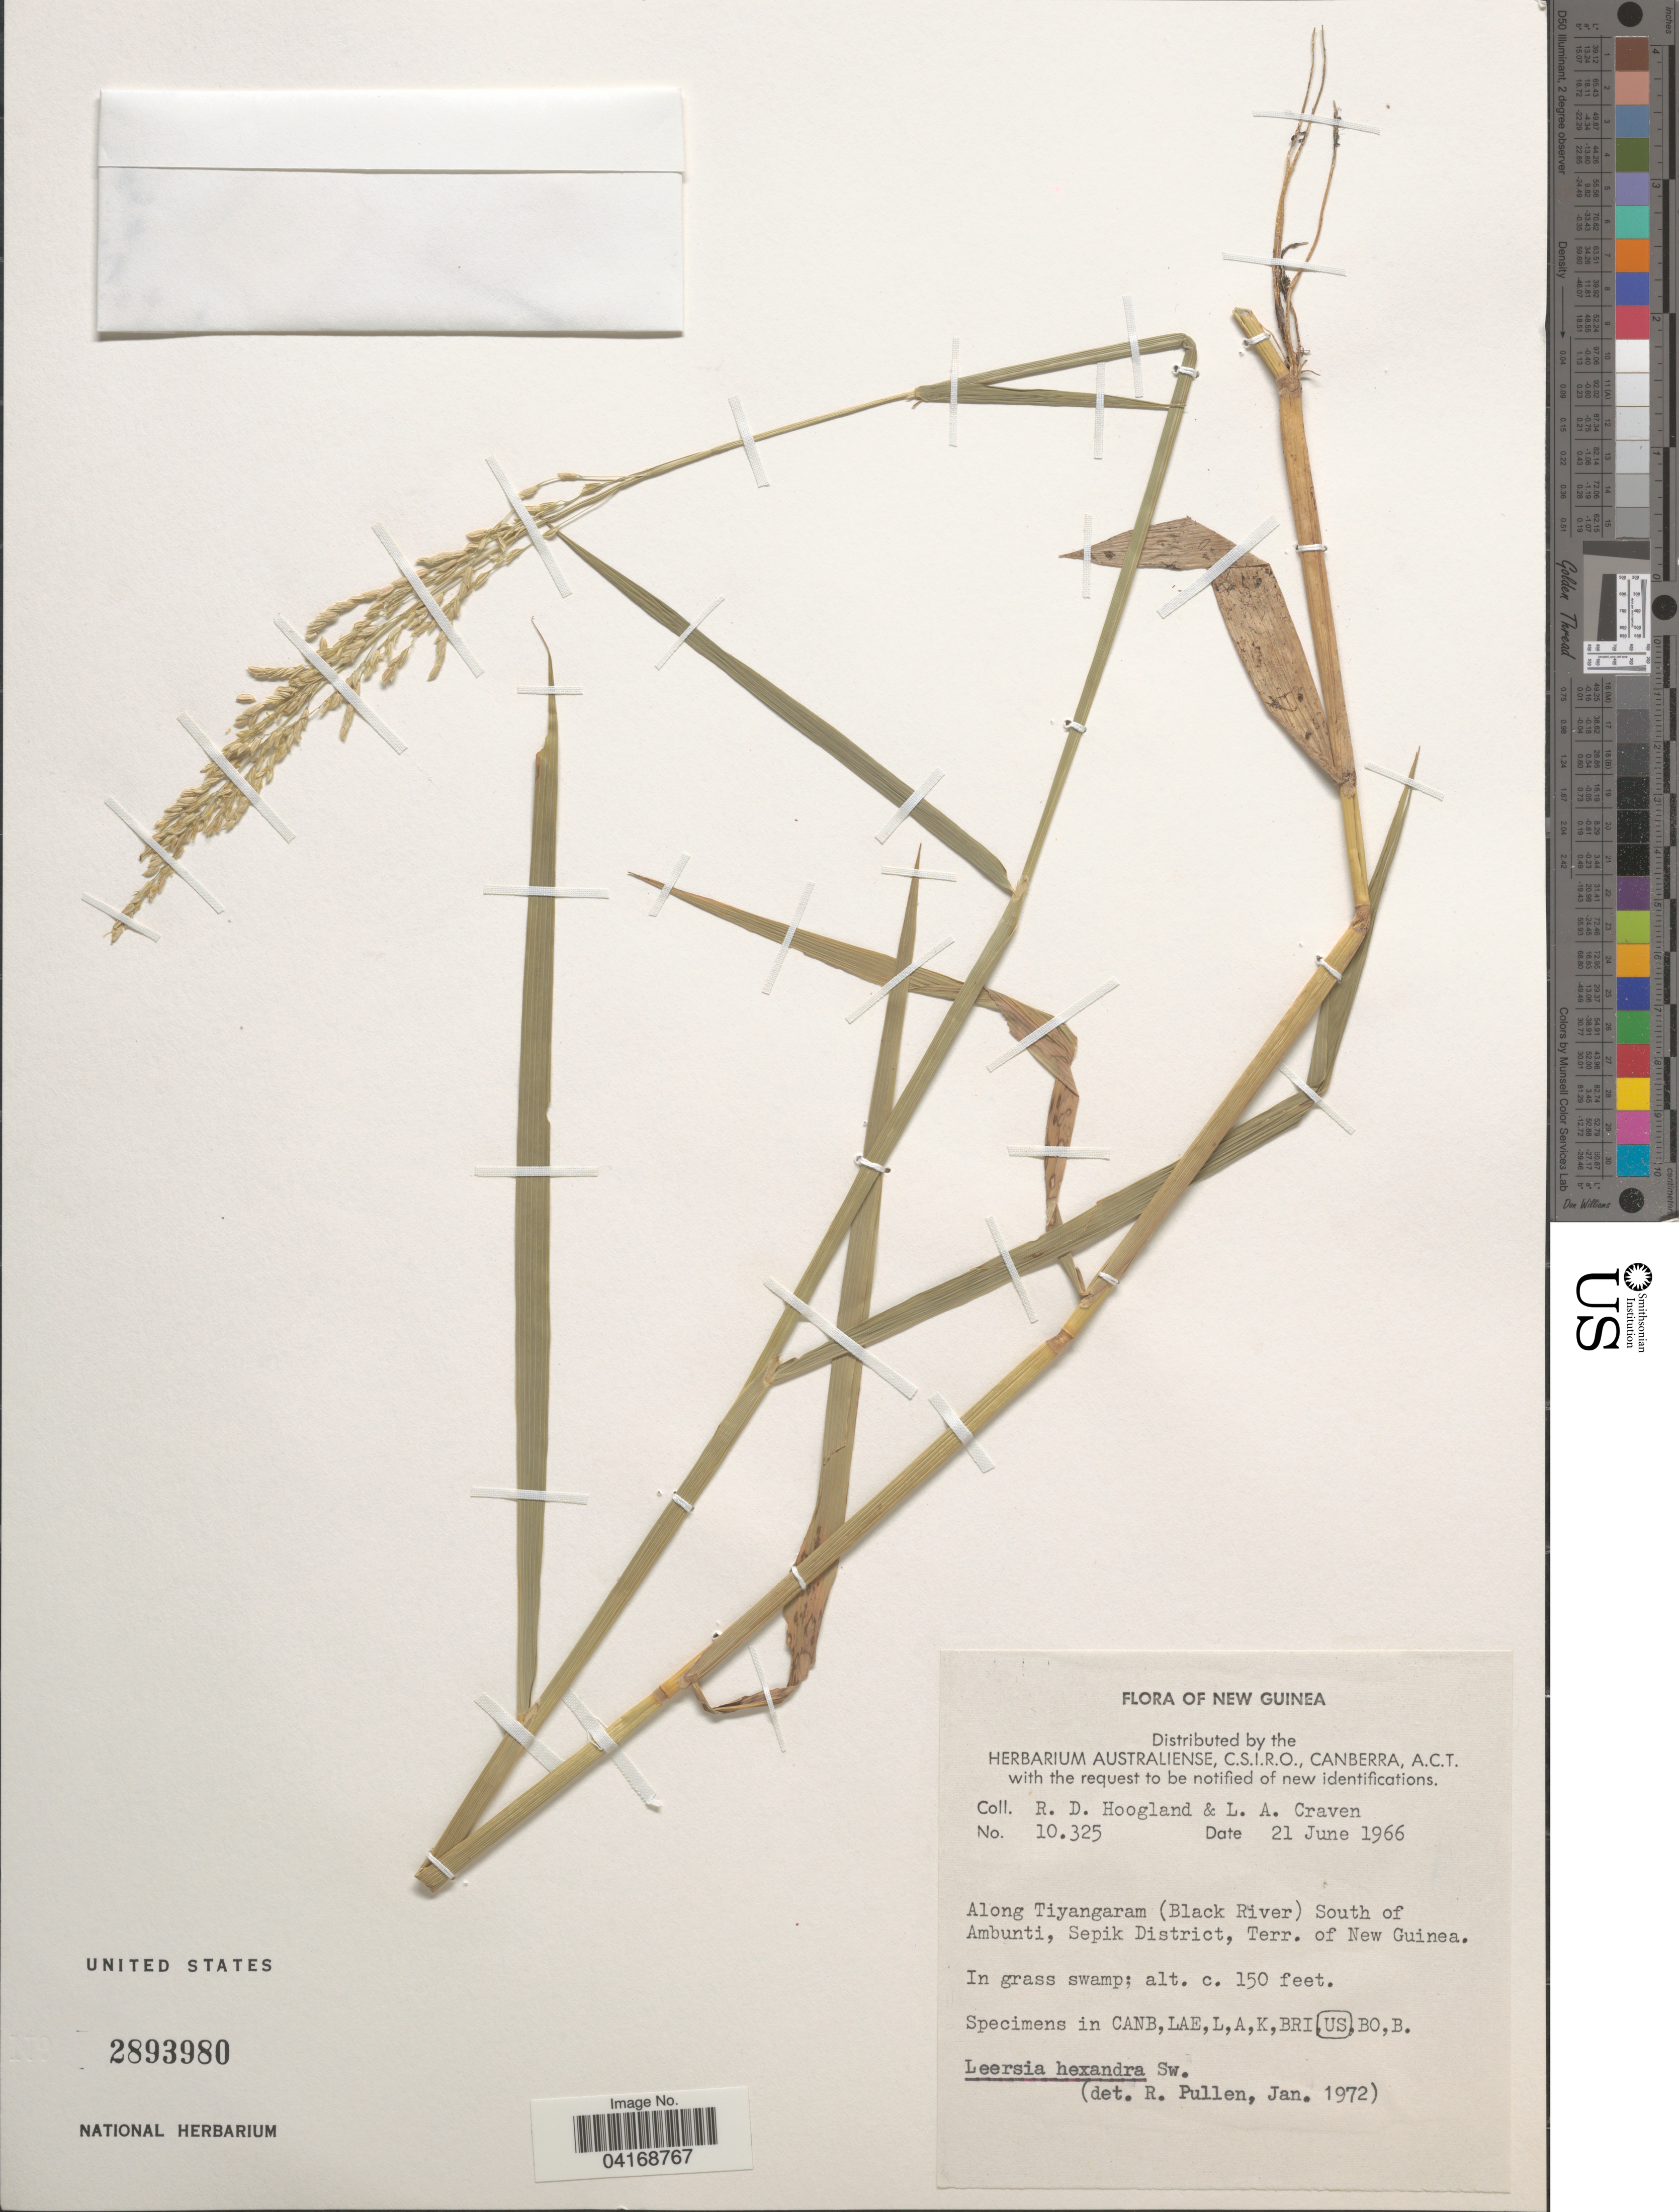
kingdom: Plantae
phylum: Tracheophyta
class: Liliopsida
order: Poales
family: Poaceae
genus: Leersia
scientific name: Leersia hexandra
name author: Sw.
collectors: R. D. Hoogland & L. A. Craven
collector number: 10325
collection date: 1966-06-21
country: Papua New Guinea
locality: Along Tiyangaram (Black River) South of Ambunti, Sepik District, Terr. of New Guinea.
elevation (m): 46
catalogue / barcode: US 2893980